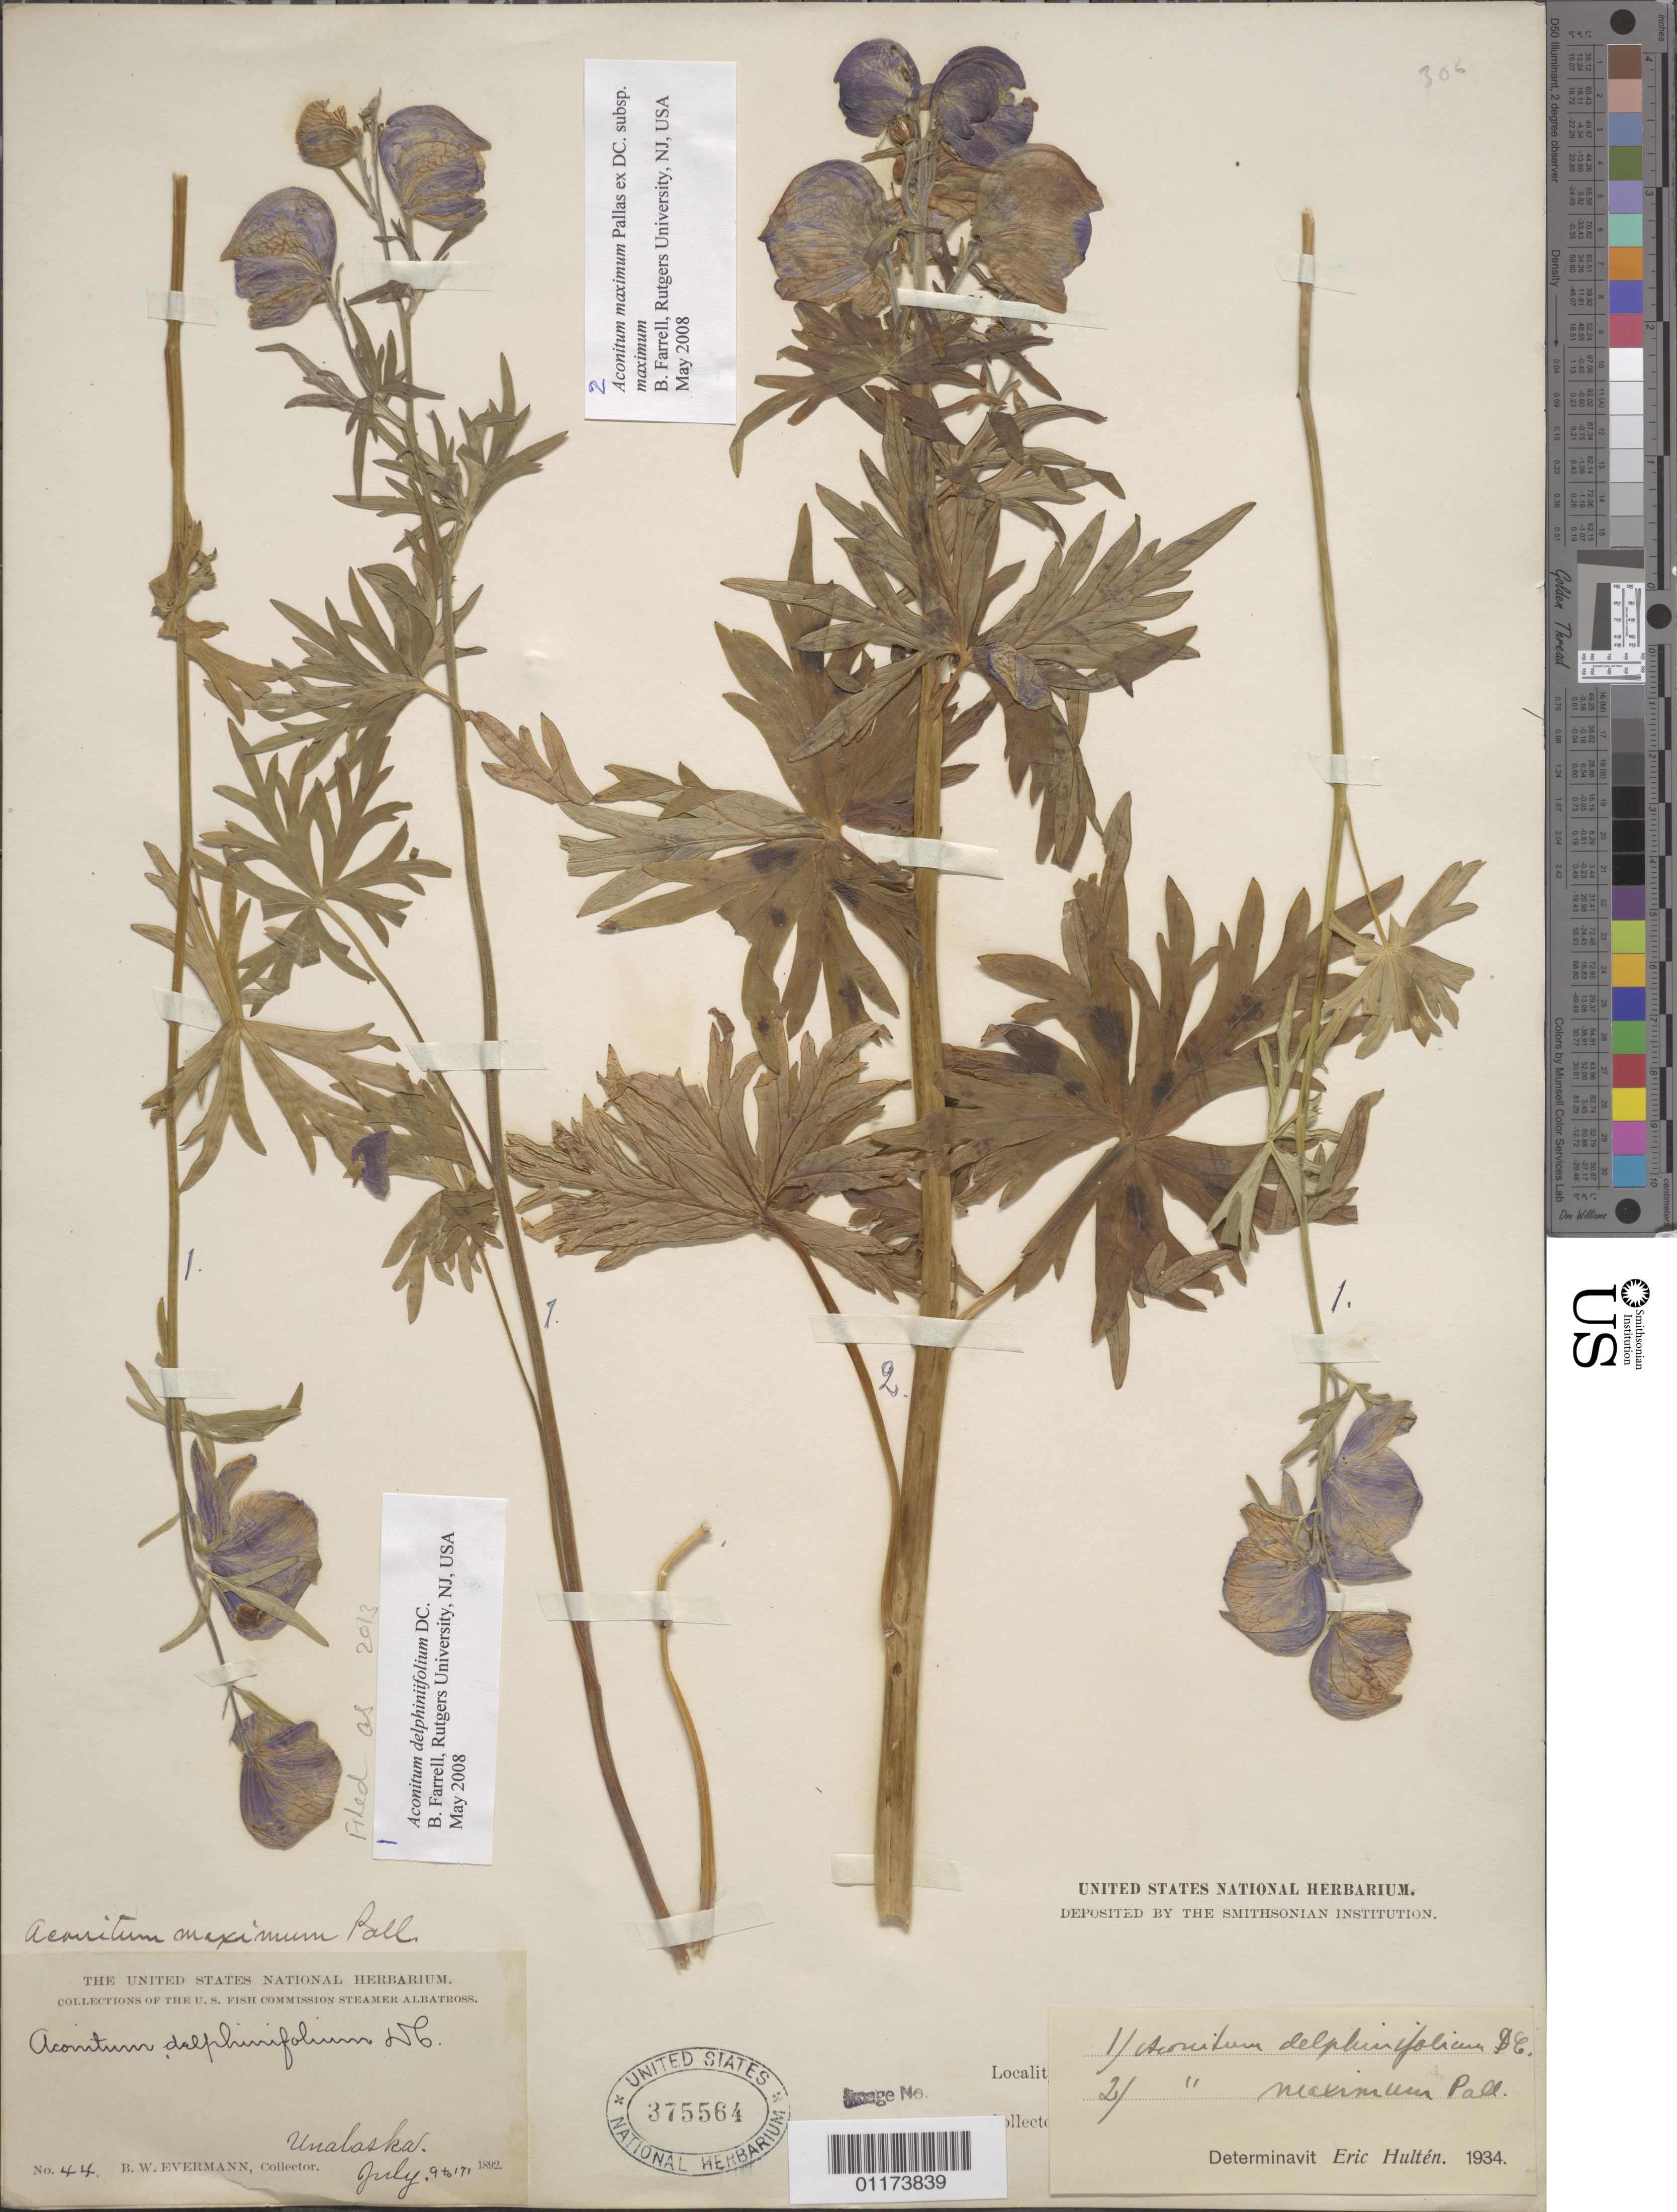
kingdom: Plantae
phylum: Tracheophyta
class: Magnoliopsida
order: Ranunculales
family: Ranunculaceae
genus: Aconitum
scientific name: Aconitum delphinifolium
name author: DC.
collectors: B. W. Evermann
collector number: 44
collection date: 1892-07-09/1892-07-17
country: United States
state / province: Alaska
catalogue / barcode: US 375564